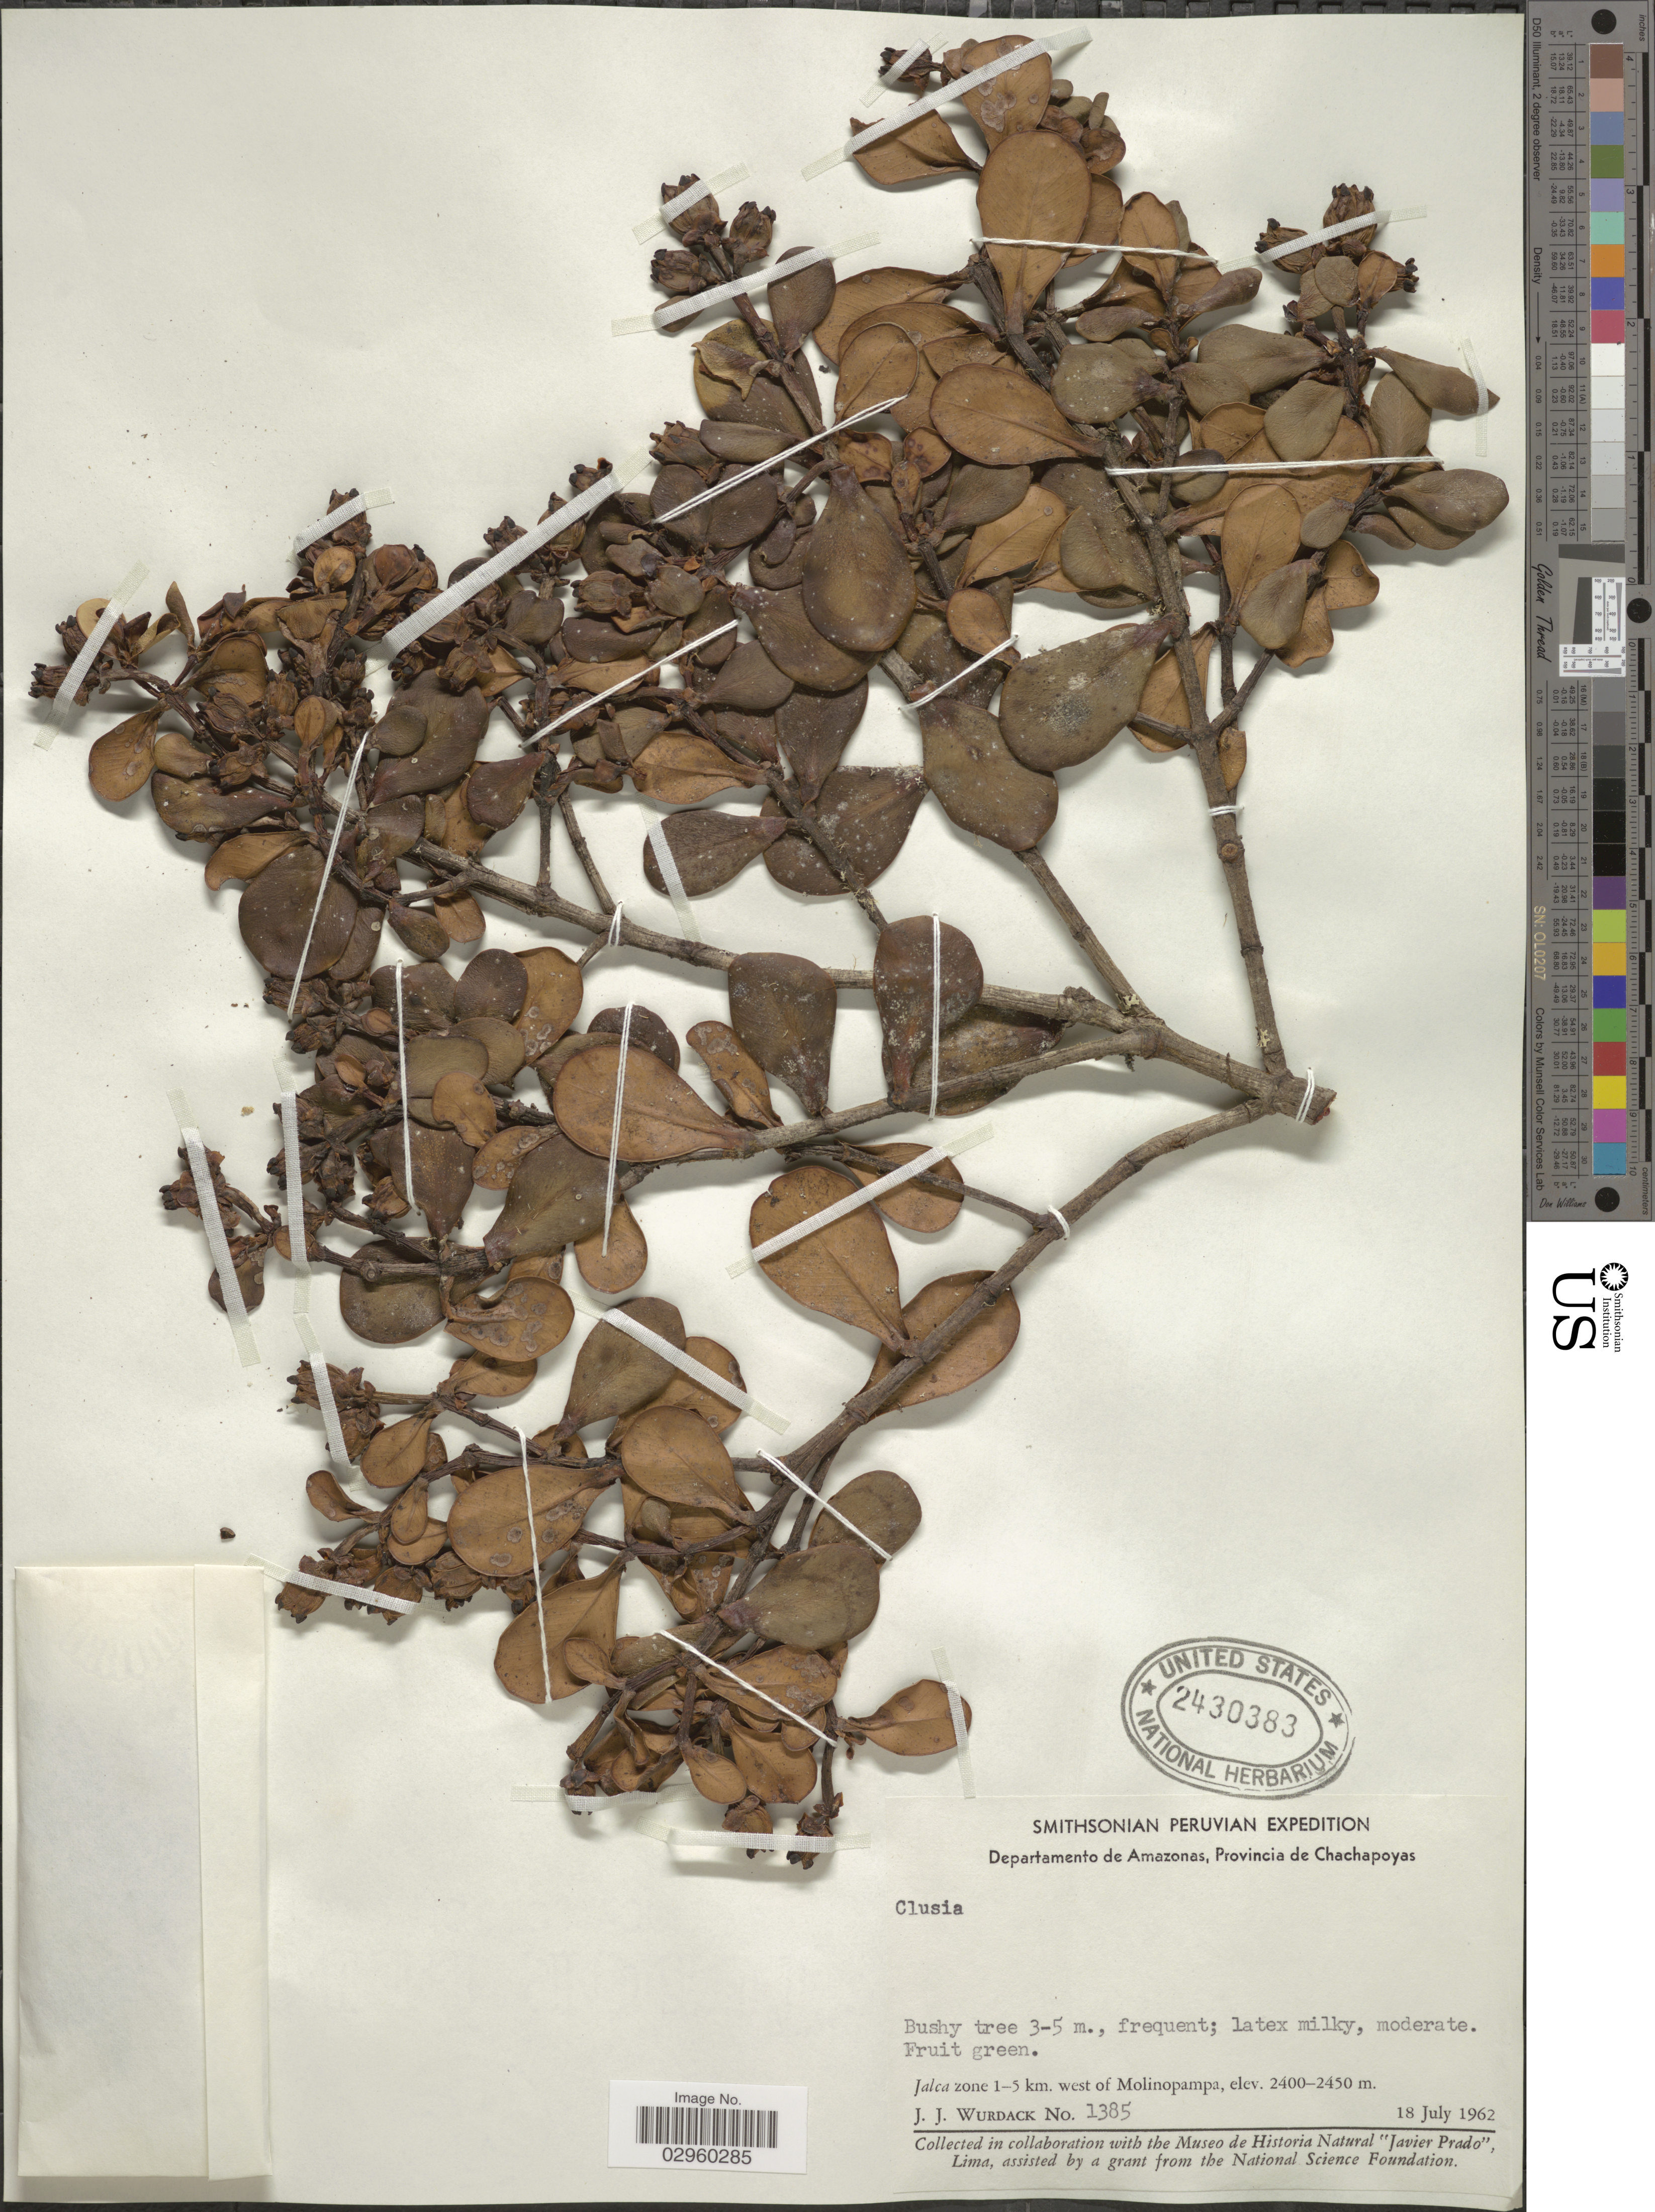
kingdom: Plantae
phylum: Tracheophyta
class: Magnoliopsida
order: Malpighiales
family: Clusiaceae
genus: Clusia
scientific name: Clusia sp.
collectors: J. J. Wurdack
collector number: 1385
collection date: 1962-07-18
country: Peru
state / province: Amazonas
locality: Departamento de Amazonas, Provincia de Chachapoyas, Jalca zone 1-5 km. west of Molinopampa.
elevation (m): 2400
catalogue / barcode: US 2430383